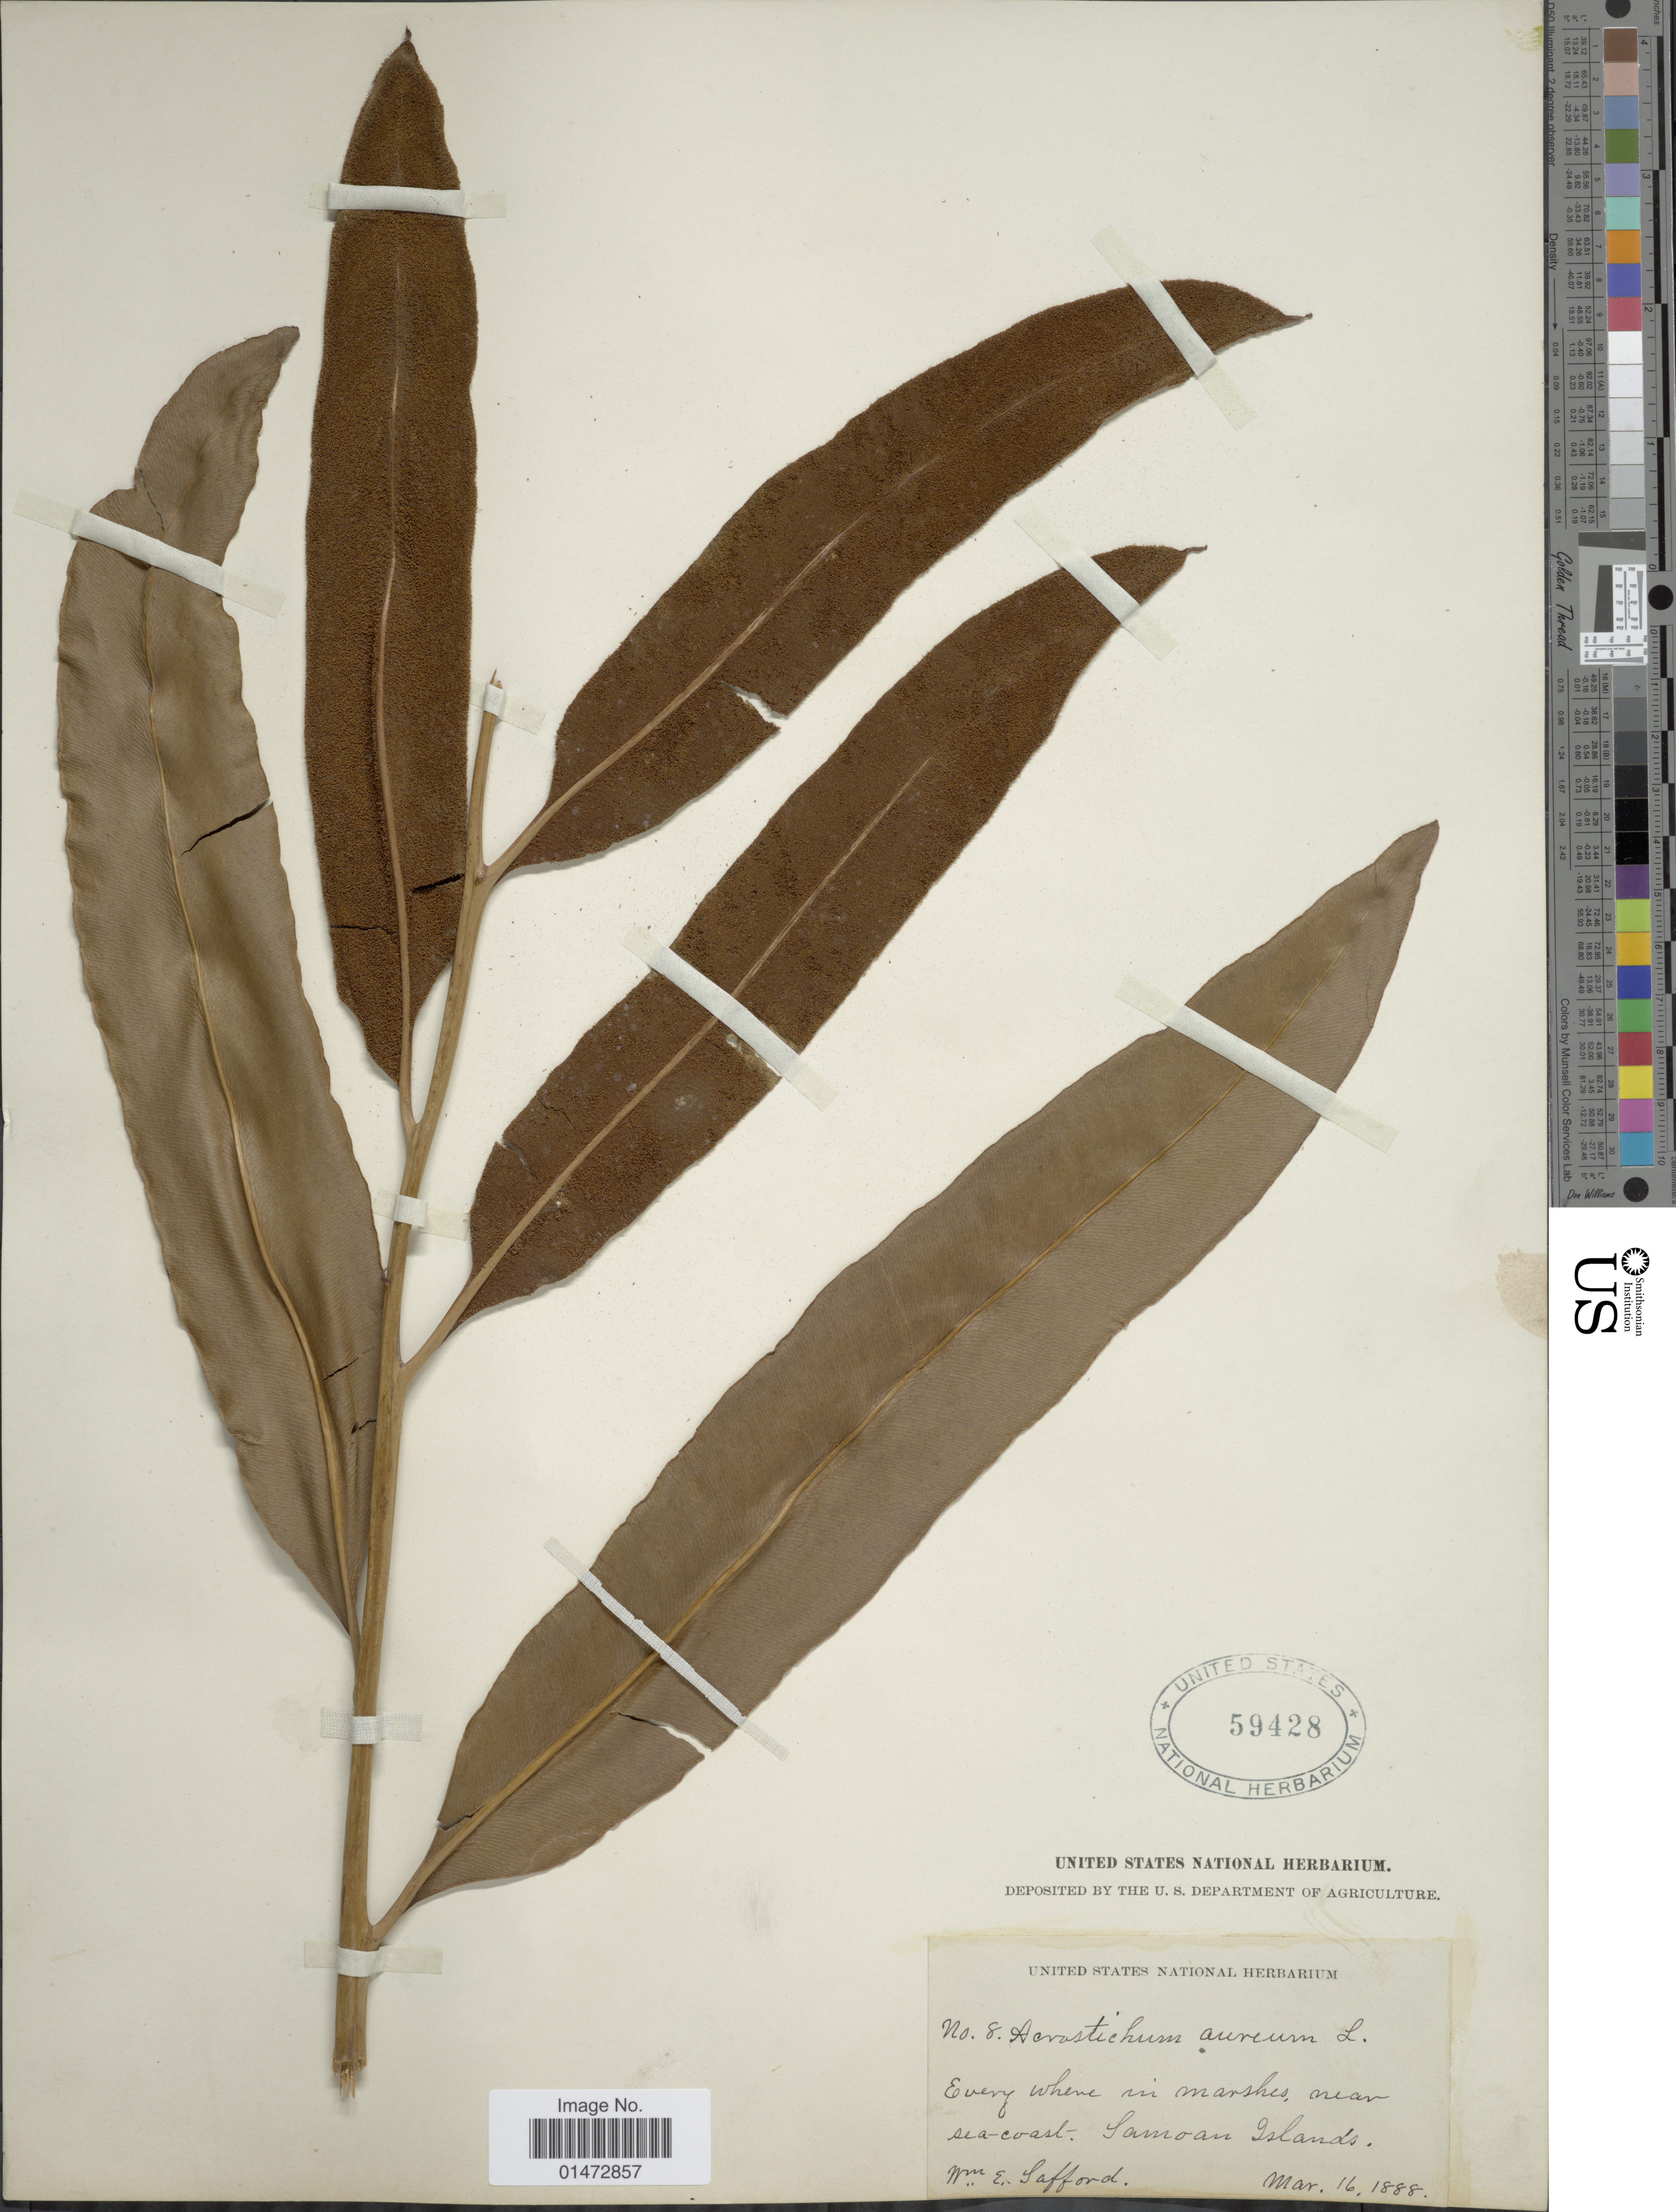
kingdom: Plantae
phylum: Tracheophyta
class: Polypodiopsida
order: Polypodiales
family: Pteridaceae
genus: Acrostichum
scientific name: Acrostichum aureum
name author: L.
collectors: W. E. Safford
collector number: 8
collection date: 1888-03-16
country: American Samoa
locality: Every where in marshes, near sea-coast. Samoan Islands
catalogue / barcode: US 59428